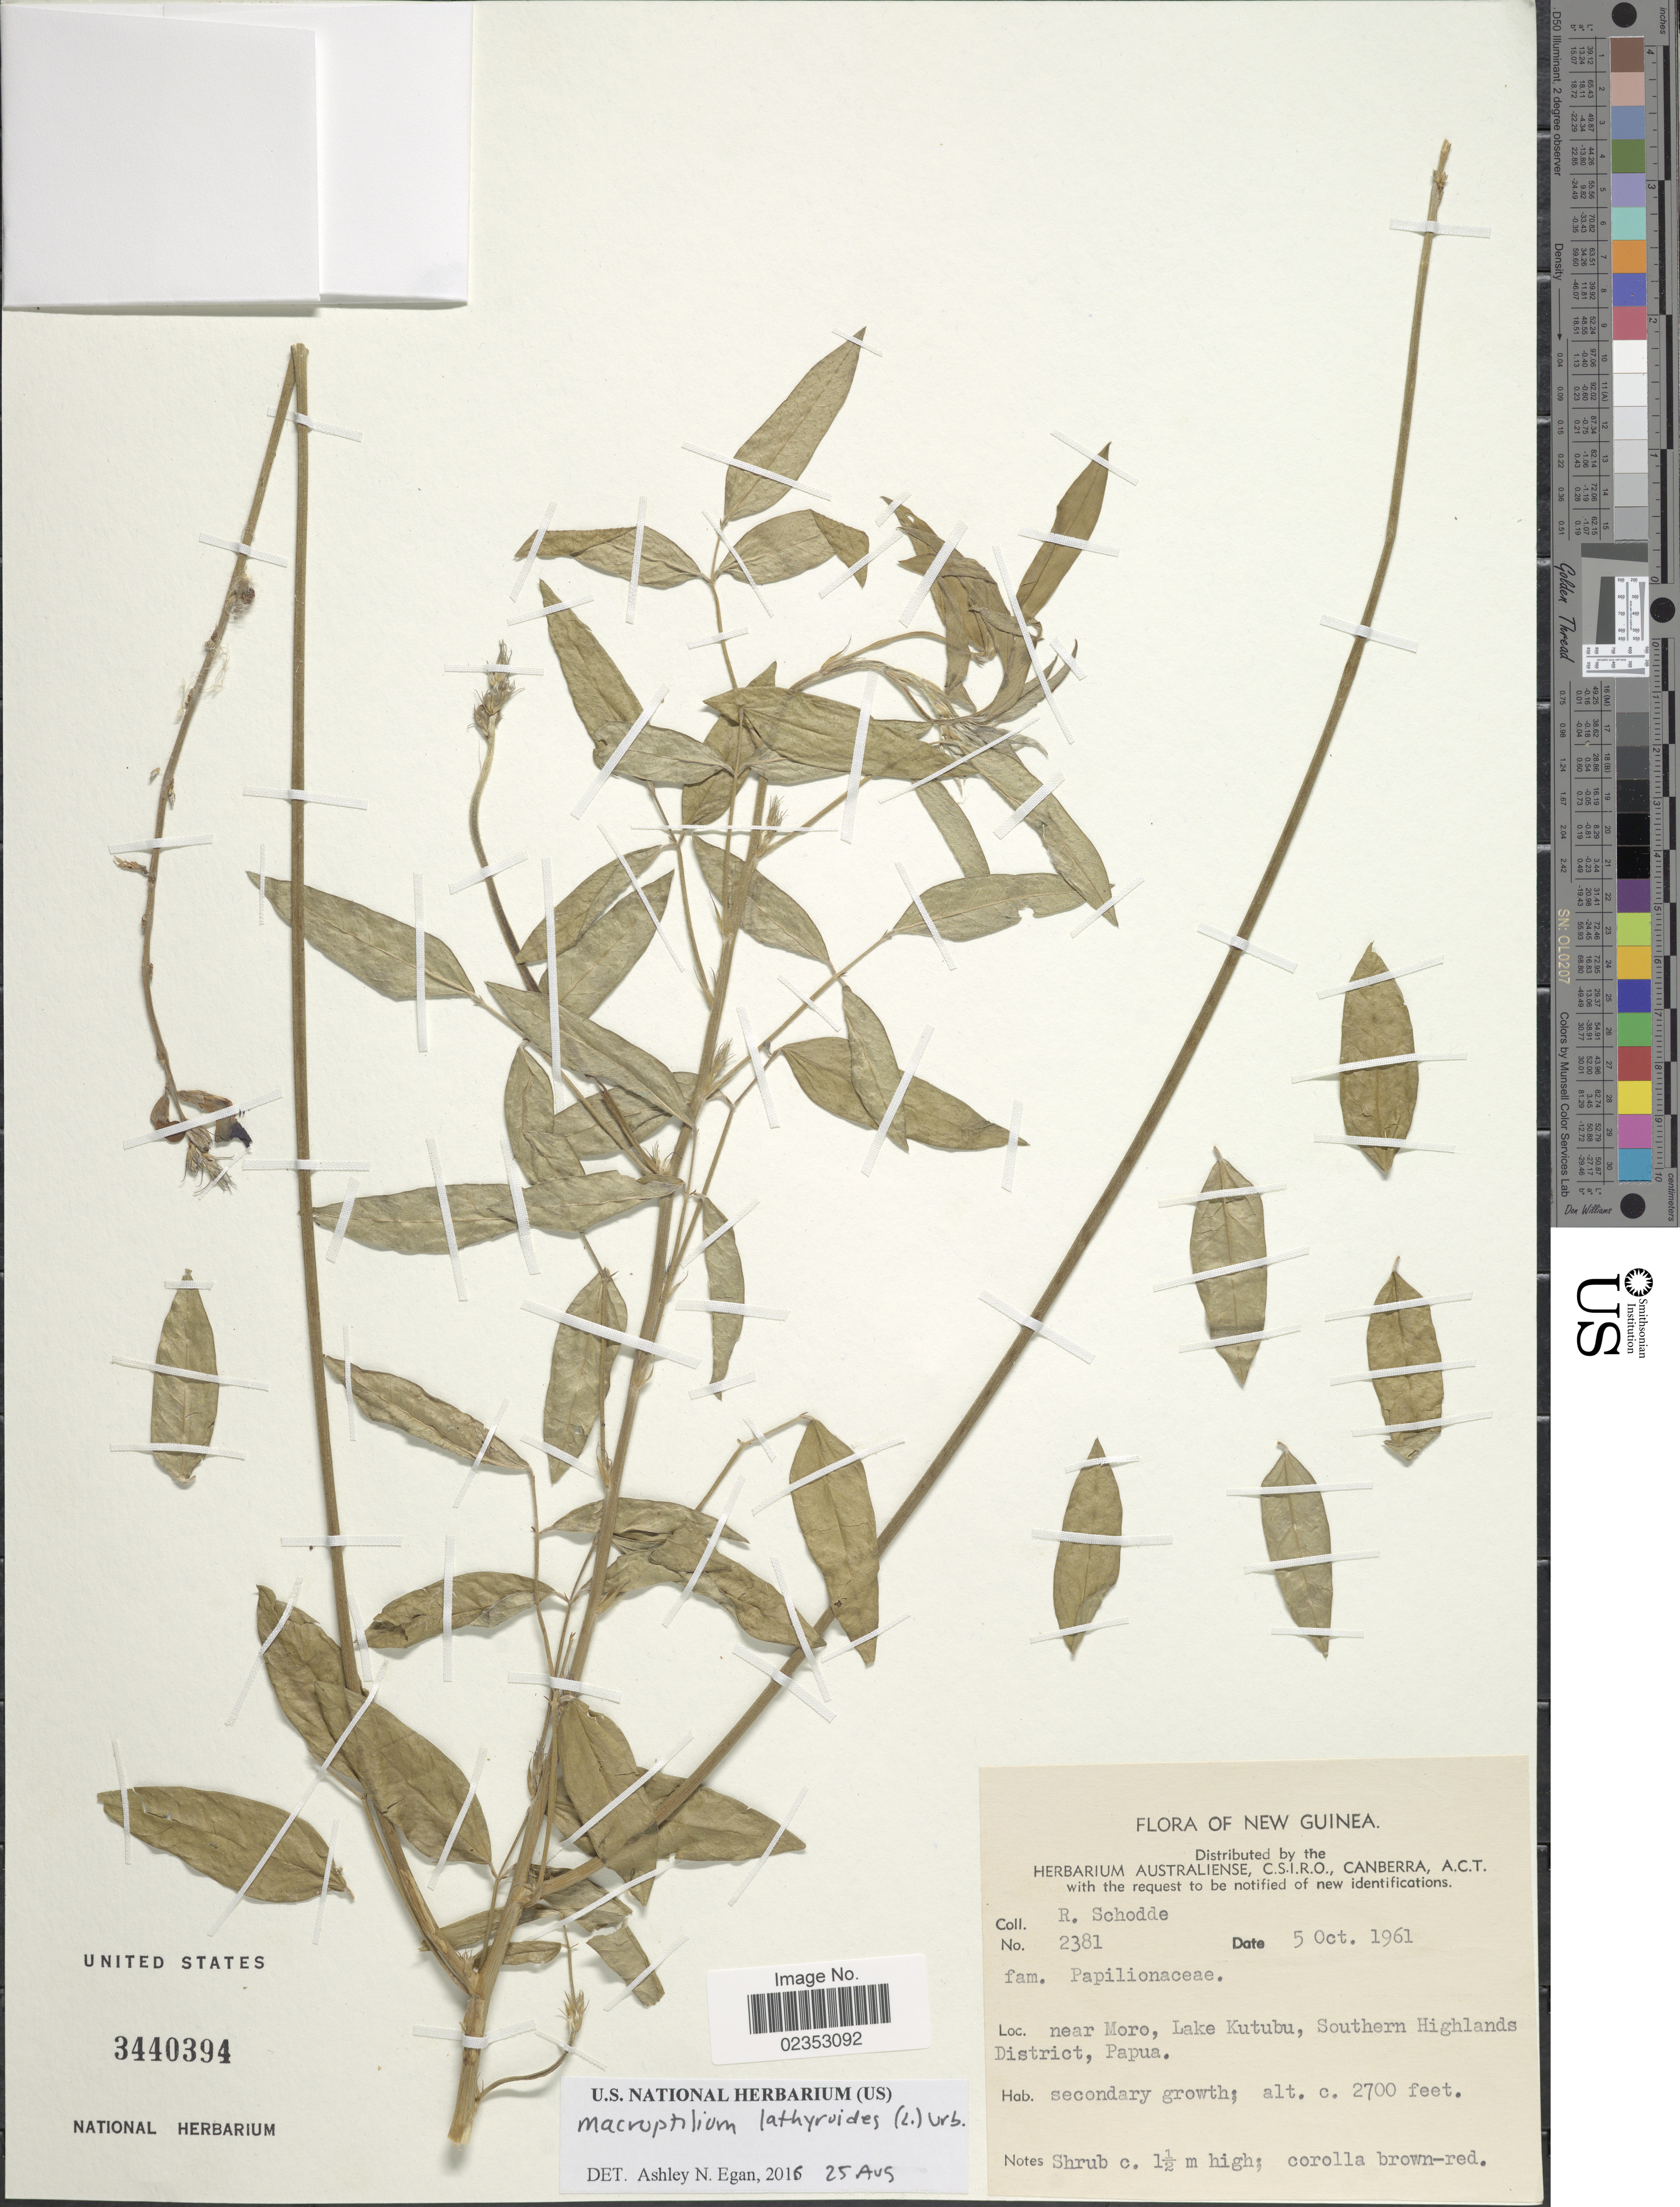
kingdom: Plantae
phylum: Tracheophyta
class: Magnoliopsida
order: Fabales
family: Fabaceae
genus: Macroptilium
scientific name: Macroptilium lathyroides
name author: (L.) Urb.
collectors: R. Schodde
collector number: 2381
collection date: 1961-10-05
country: Papua New Guinea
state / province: Southern Highlands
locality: New Guinea, near Moro, Lake Kutubu, Southern Highlands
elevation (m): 823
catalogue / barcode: US 3440394